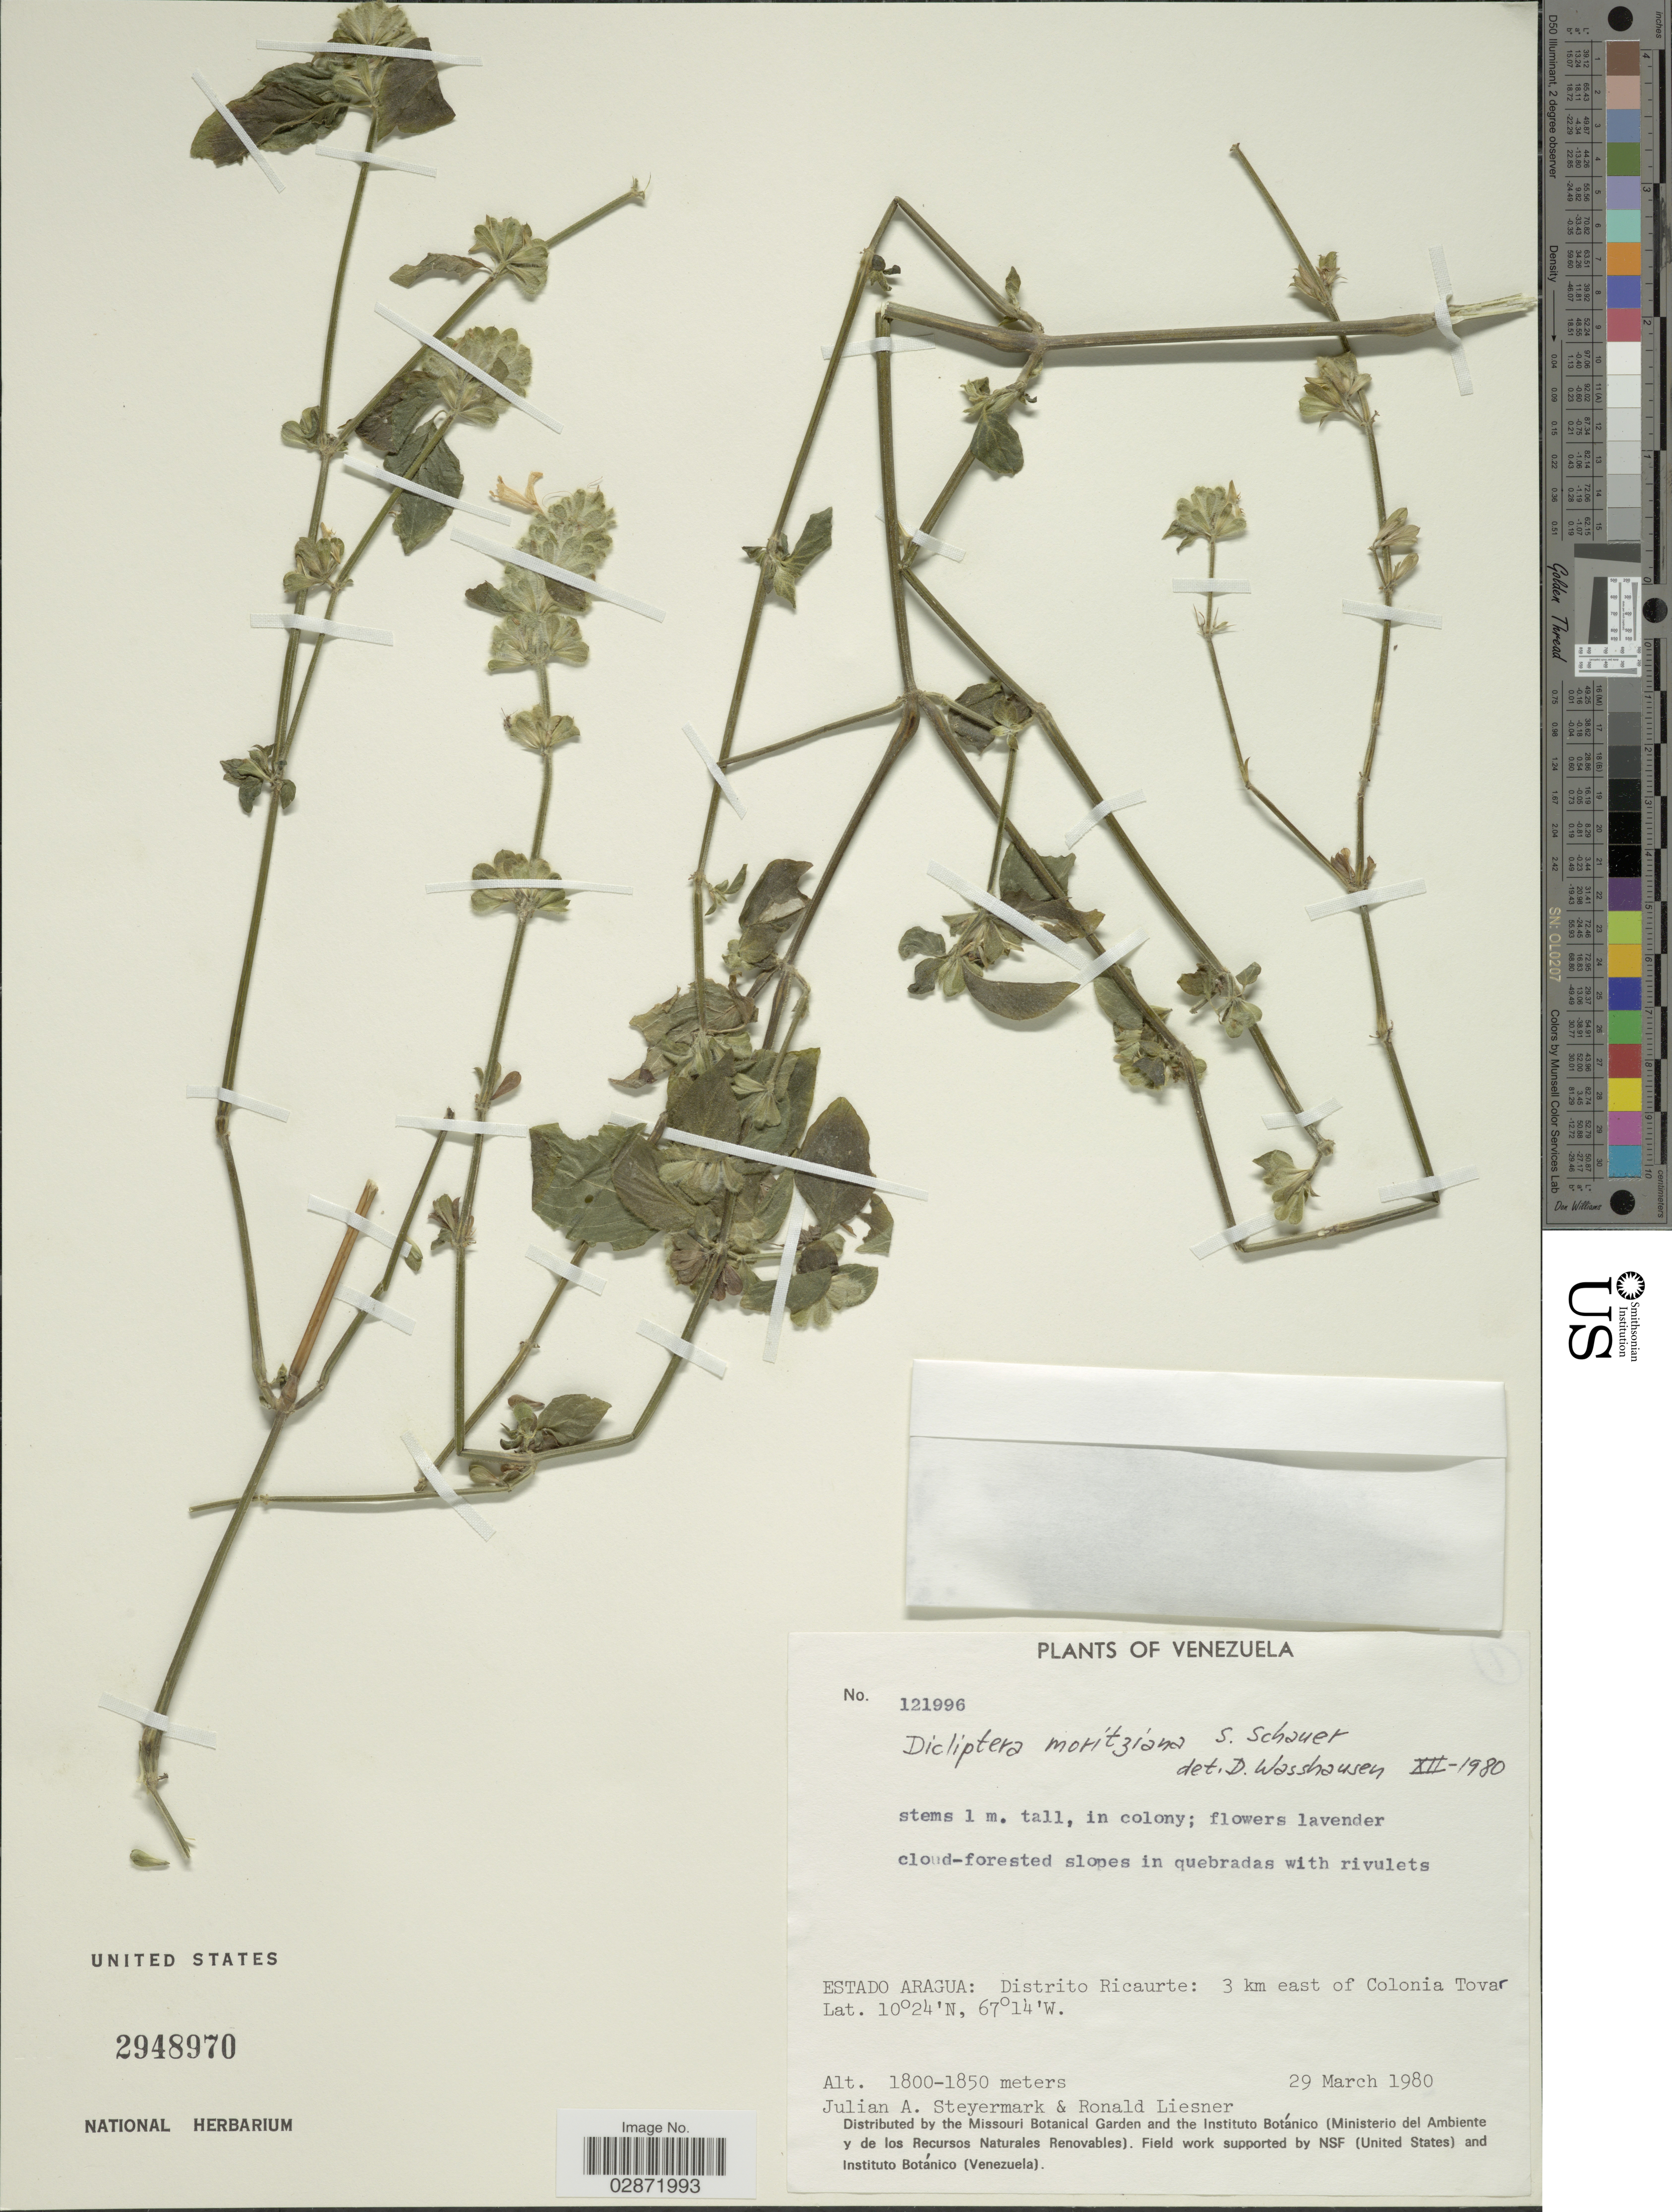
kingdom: Plantae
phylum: Tracheophyta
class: Magnoliopsida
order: Lamiales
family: Acanthaceae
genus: Dicliptera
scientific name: Dicliptera moritziana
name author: S. Schauer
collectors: J. Steyermark & R. L. Liesner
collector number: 121996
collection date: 1980-03-29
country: Venezuela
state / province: Aragua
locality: Estado Aragua: Distrito Ricaurte: 3 km east of Colonia Tovar.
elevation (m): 1800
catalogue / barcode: US 2948970